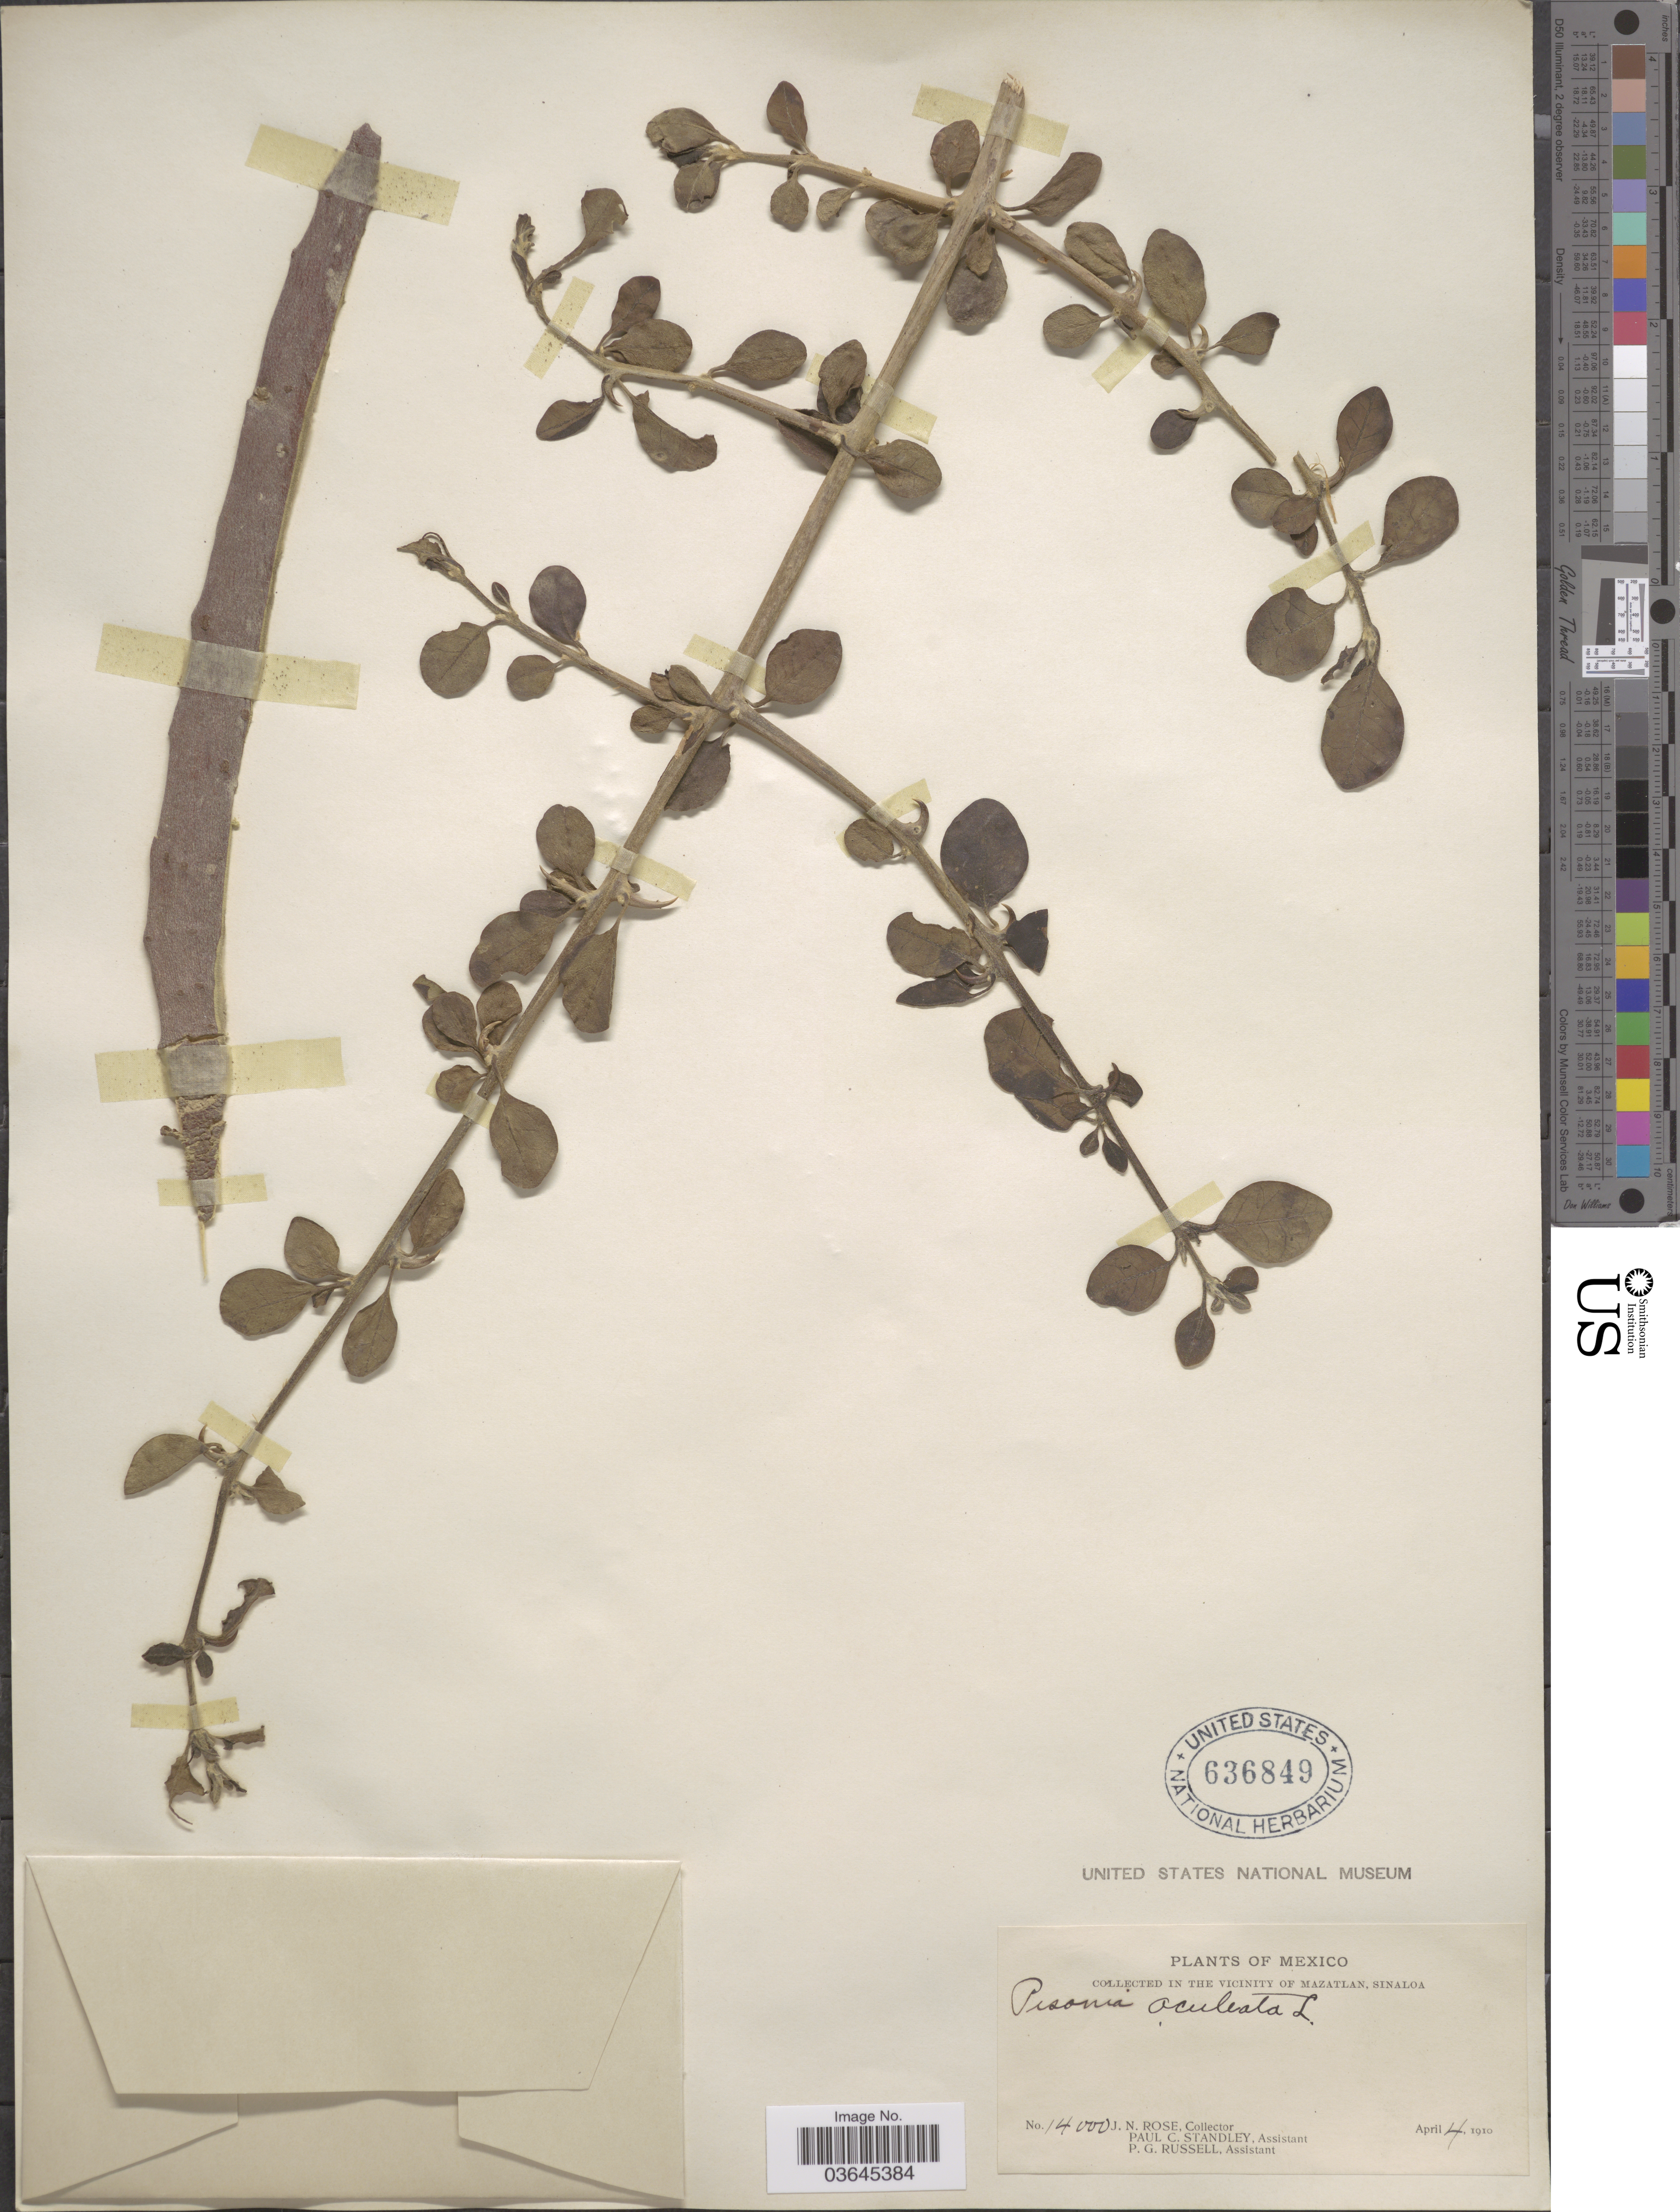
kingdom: Plantae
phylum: Tracheophyta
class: Magnoliopsida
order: Caryophyllales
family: Nyctaginaceae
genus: Pisonia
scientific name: Pisonia aculeata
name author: L.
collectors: J. N. Rose, P. C. Standley & P. G. Russell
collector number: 14000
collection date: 1910-04-04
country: Mexico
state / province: Sinaloa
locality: In the vicinity of Mazatlan.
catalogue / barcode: US 636849